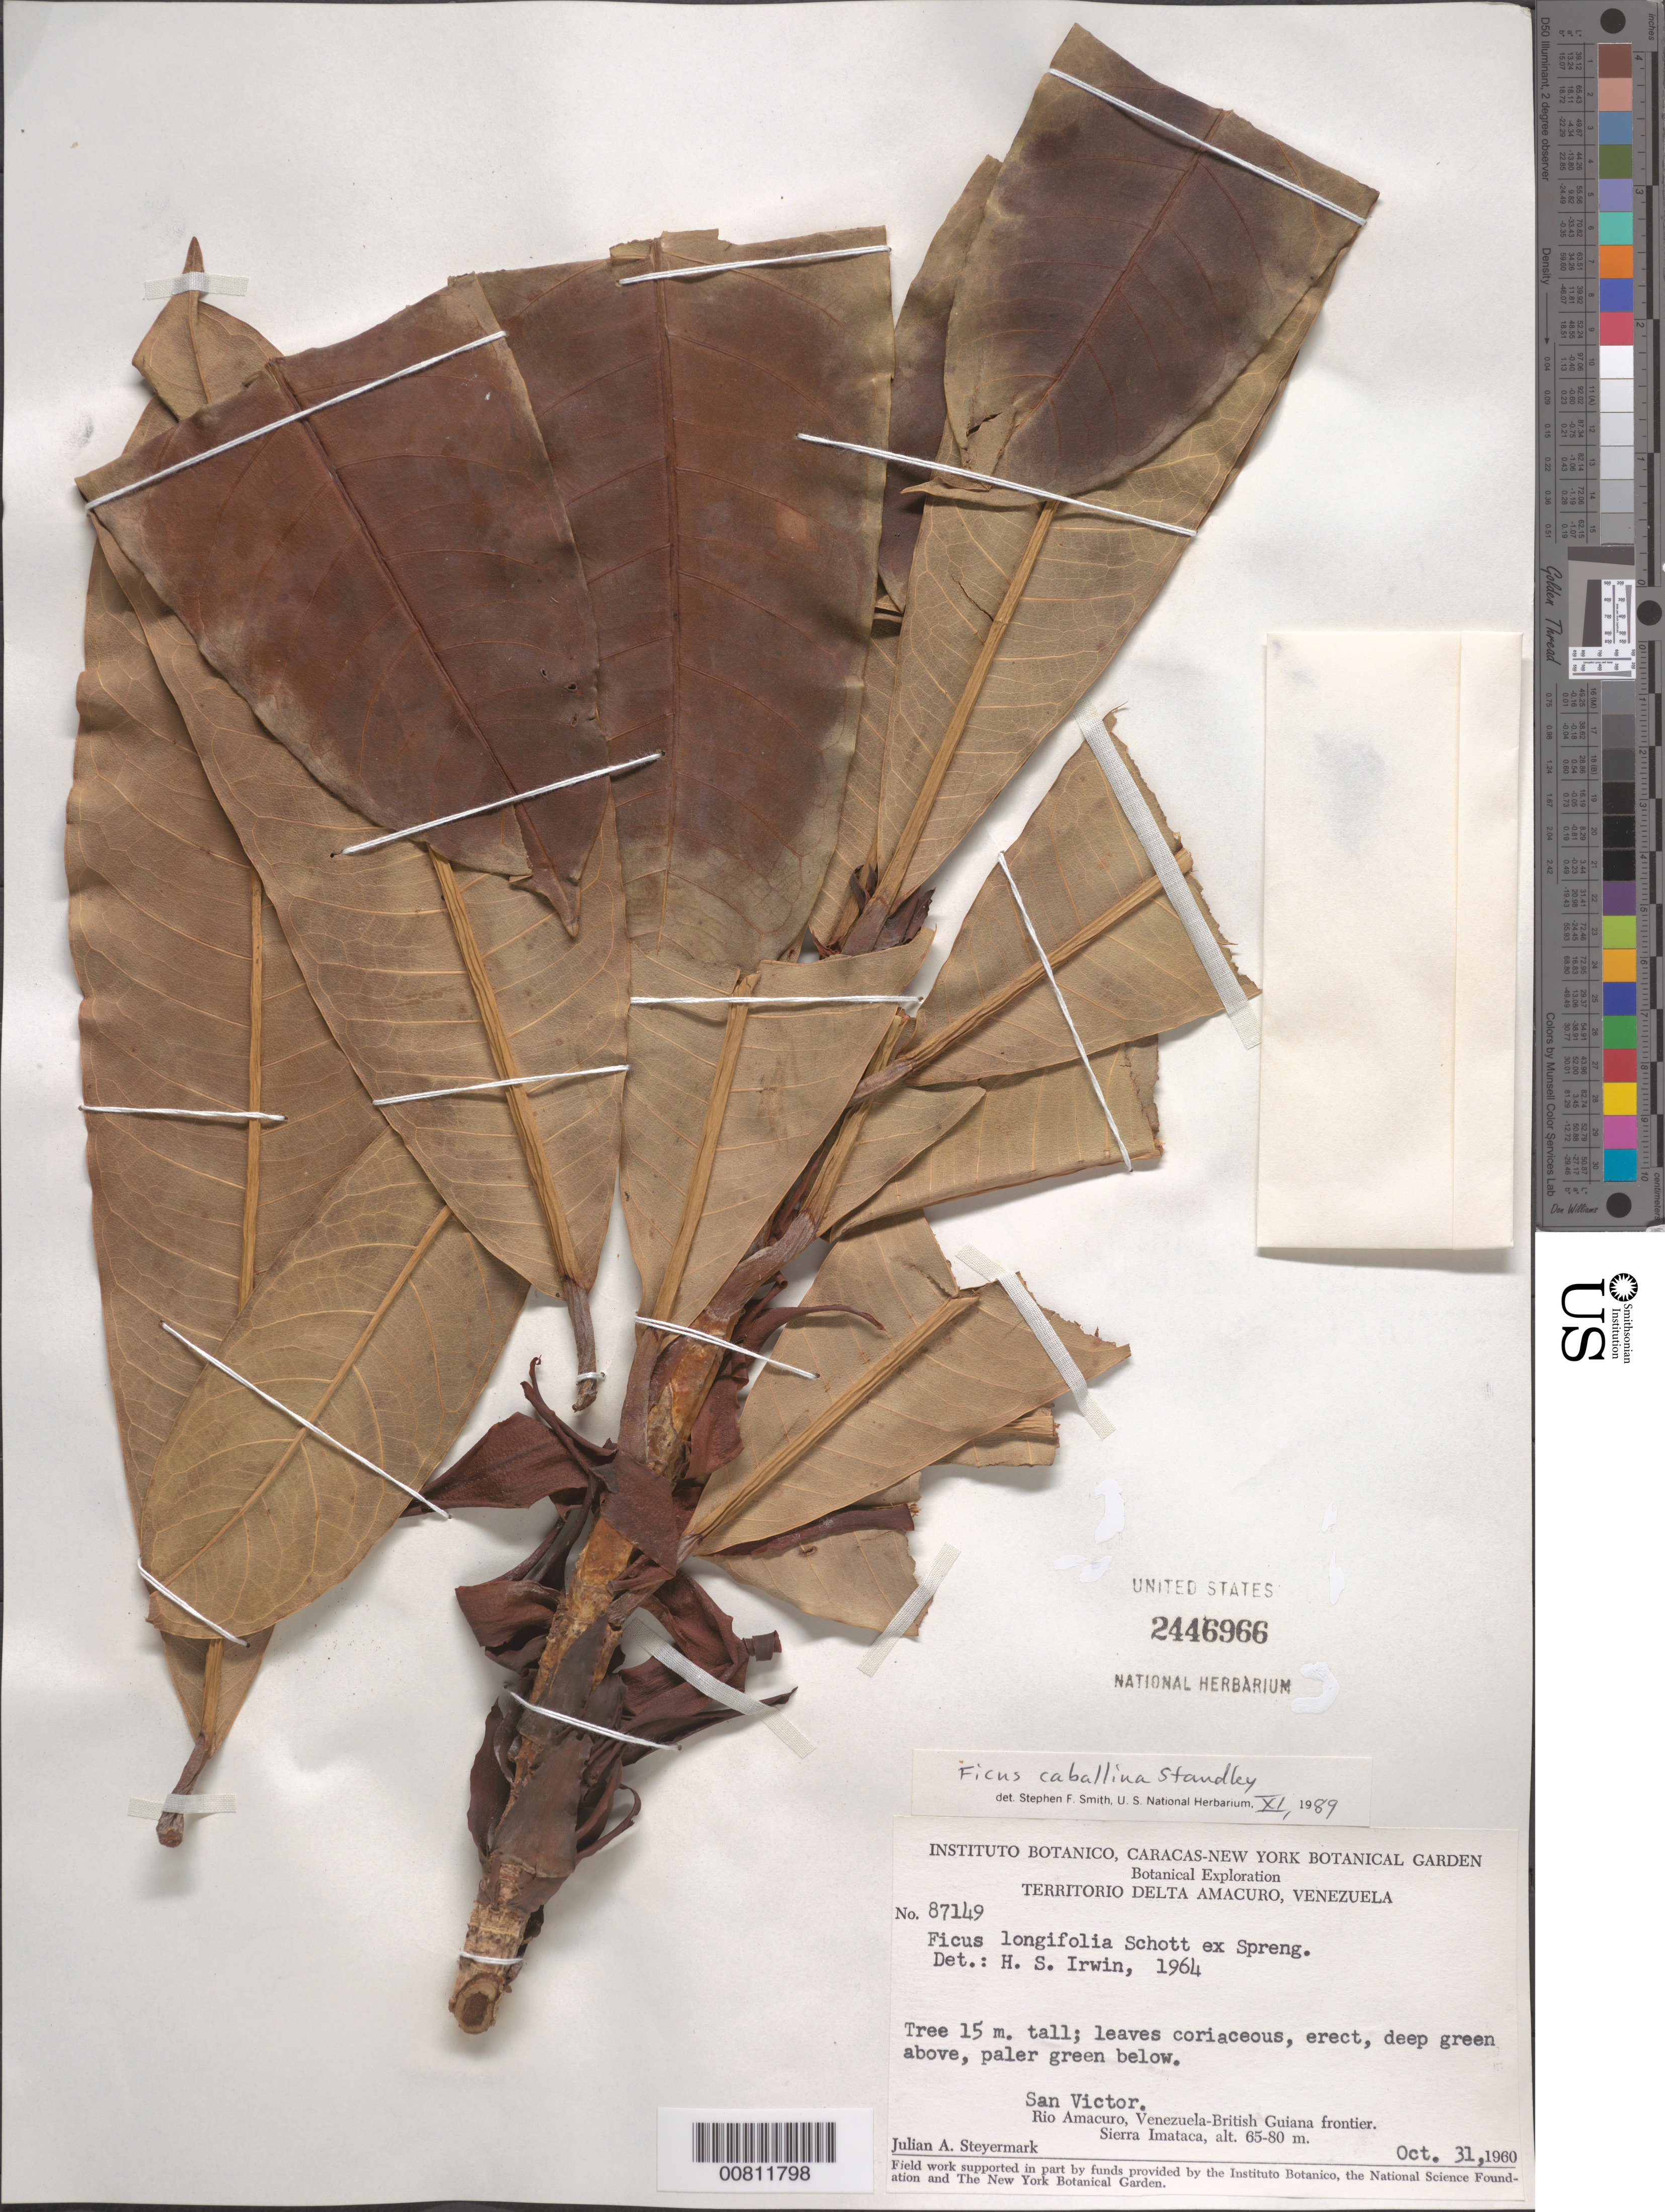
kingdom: Plantae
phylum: Tracheophyta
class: Magnoliopsida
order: Rosales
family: Moraceae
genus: Ficus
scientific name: Ficus caballina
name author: Standl.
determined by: Smith, Stephen F., (US), NMNH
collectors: J. Steyermark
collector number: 87149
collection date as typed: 31-Oct-60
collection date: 1960-10-31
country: Venezuela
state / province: Delta Amacuro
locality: San Victor, Río Amacuro, Venezuela-British Guiana frontier, Sierra Imataca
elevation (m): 65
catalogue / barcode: US 2446966